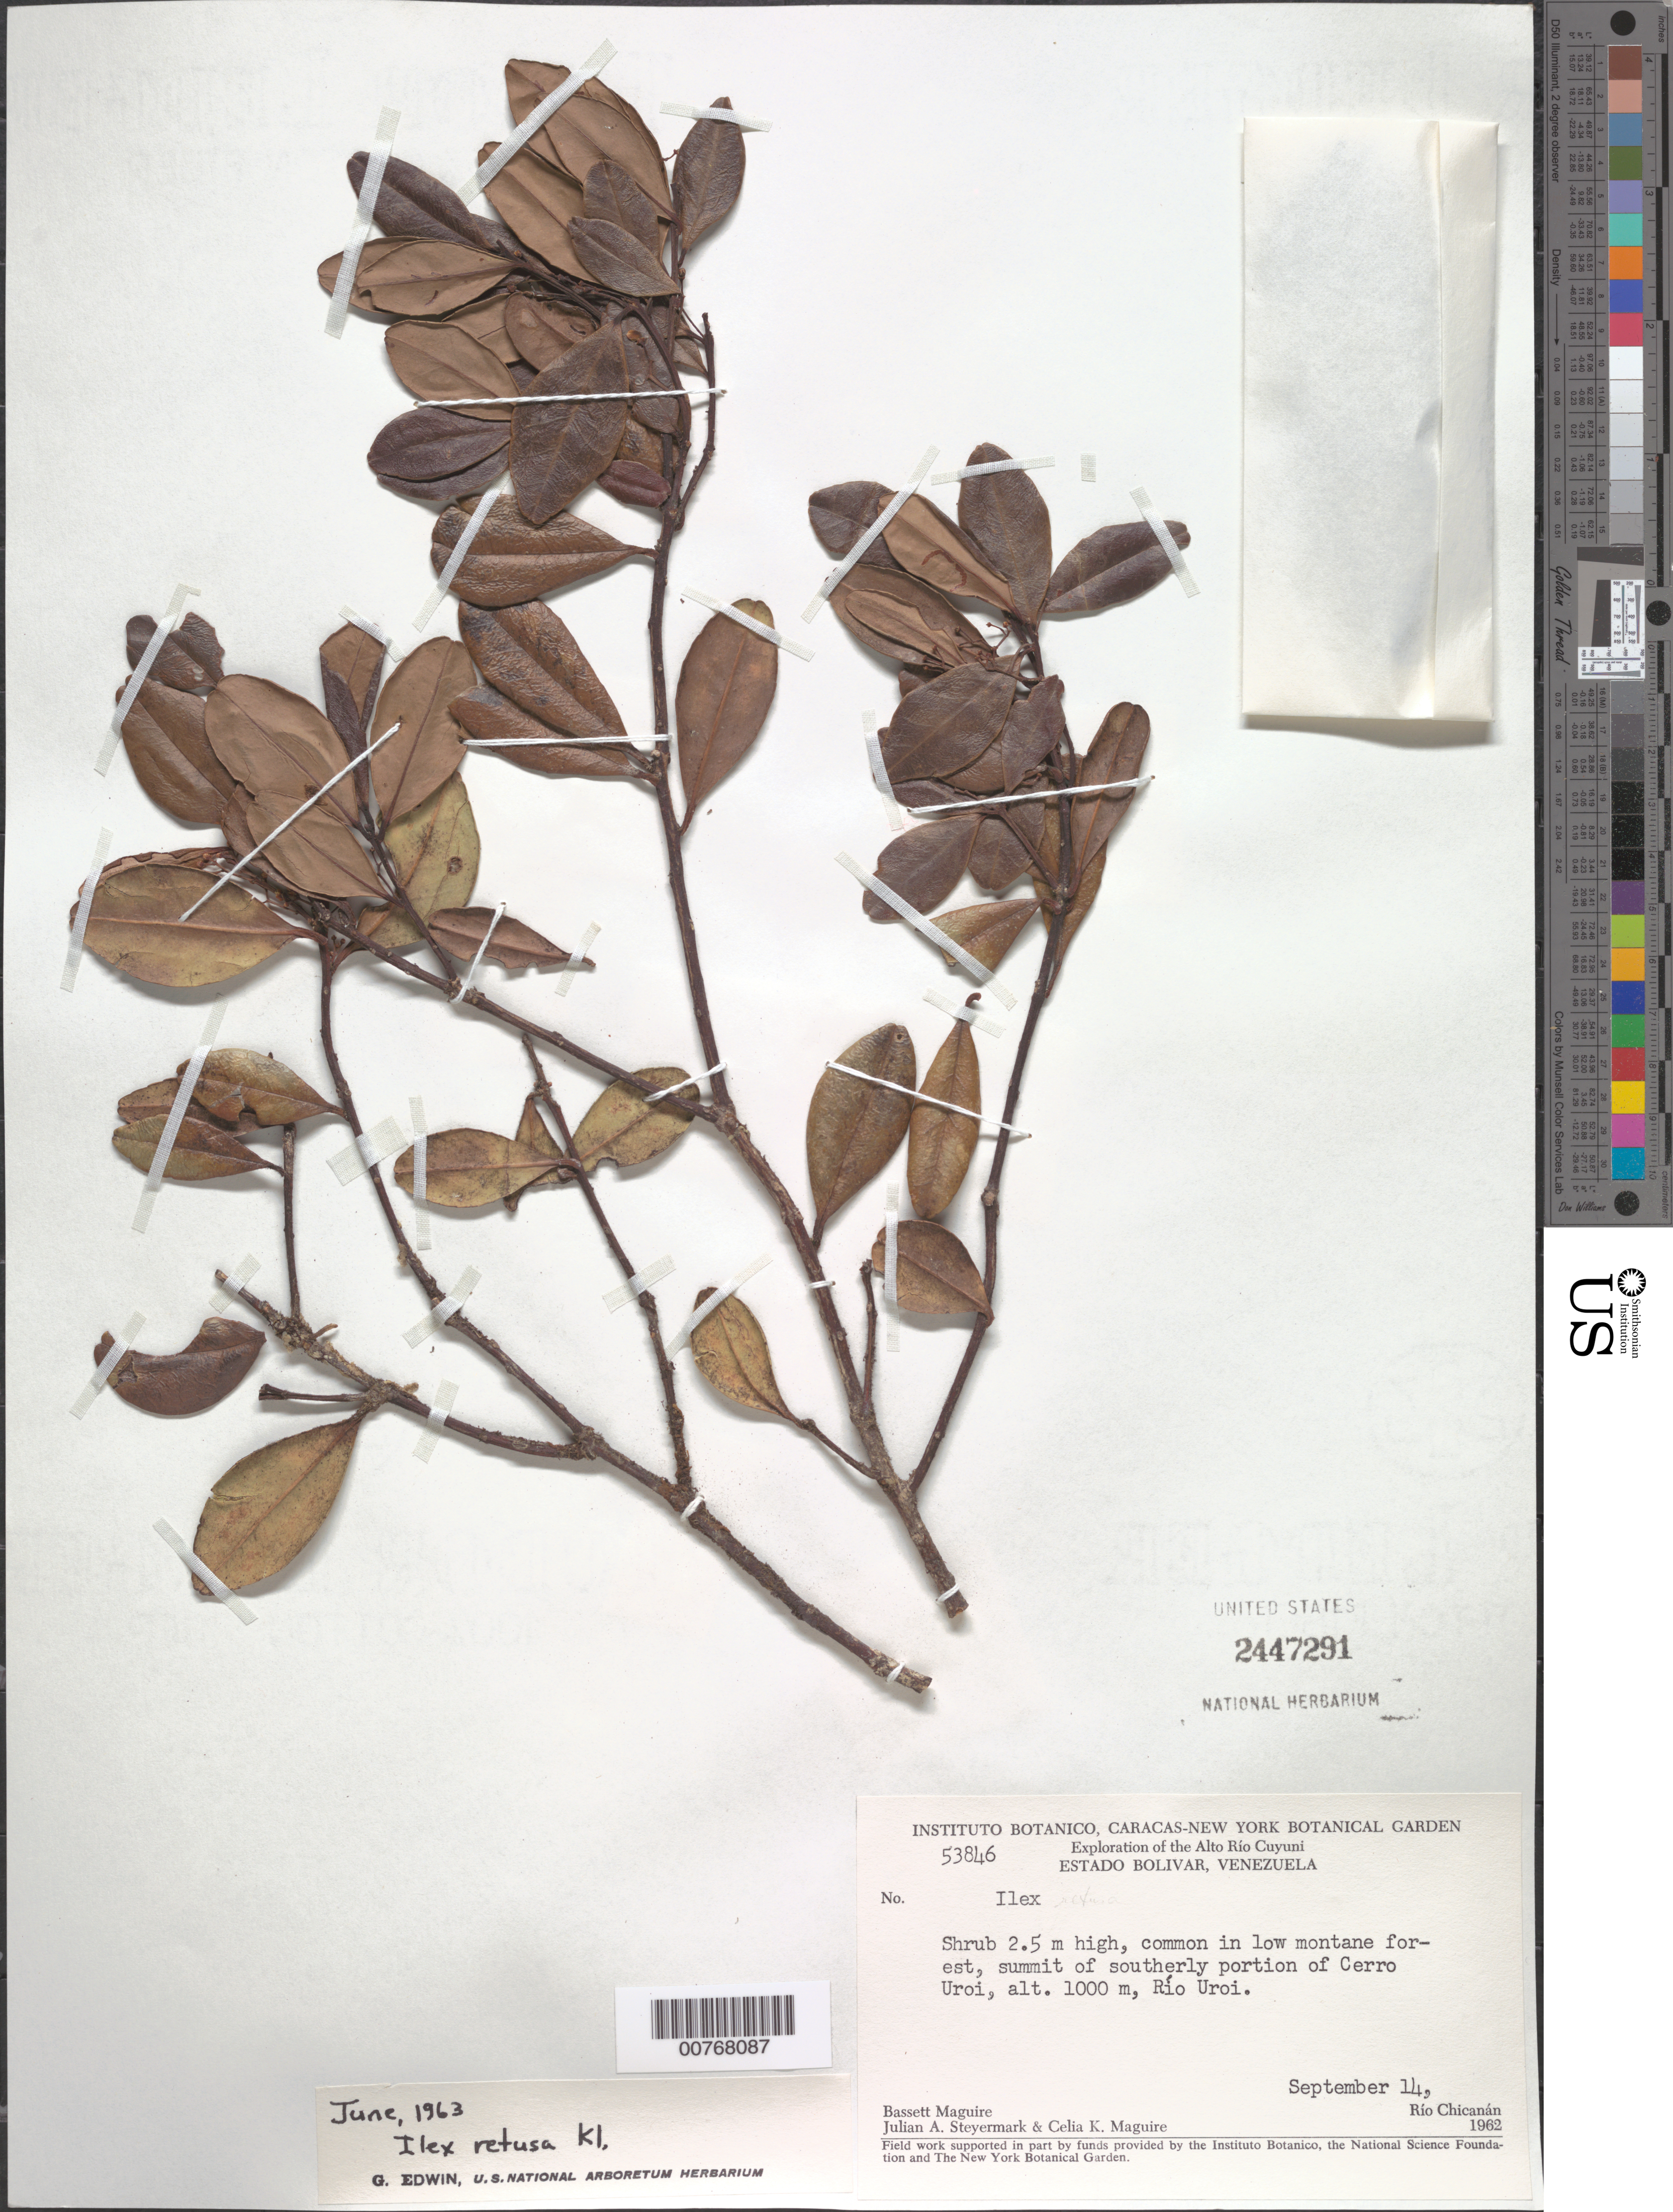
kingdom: Plantae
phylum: Tracheophyta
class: Magnoliopsida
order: Aquifoliales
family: Aquifoliaceae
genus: Ilex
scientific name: Ilex retusa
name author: Klotzsch ex Reissek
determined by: Edwin, G.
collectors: B. Maguire, J. Steyermark & C. K. Maguire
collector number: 53846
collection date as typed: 14-Sep-62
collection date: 1962-09-14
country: Venezuela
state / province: Bolívar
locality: Alto Río Cuyuni, Río Chicanán; summit of southerly portion of Cerro Uroi, Río Uroi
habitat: Low montane forest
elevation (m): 1000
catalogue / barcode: US 2447291